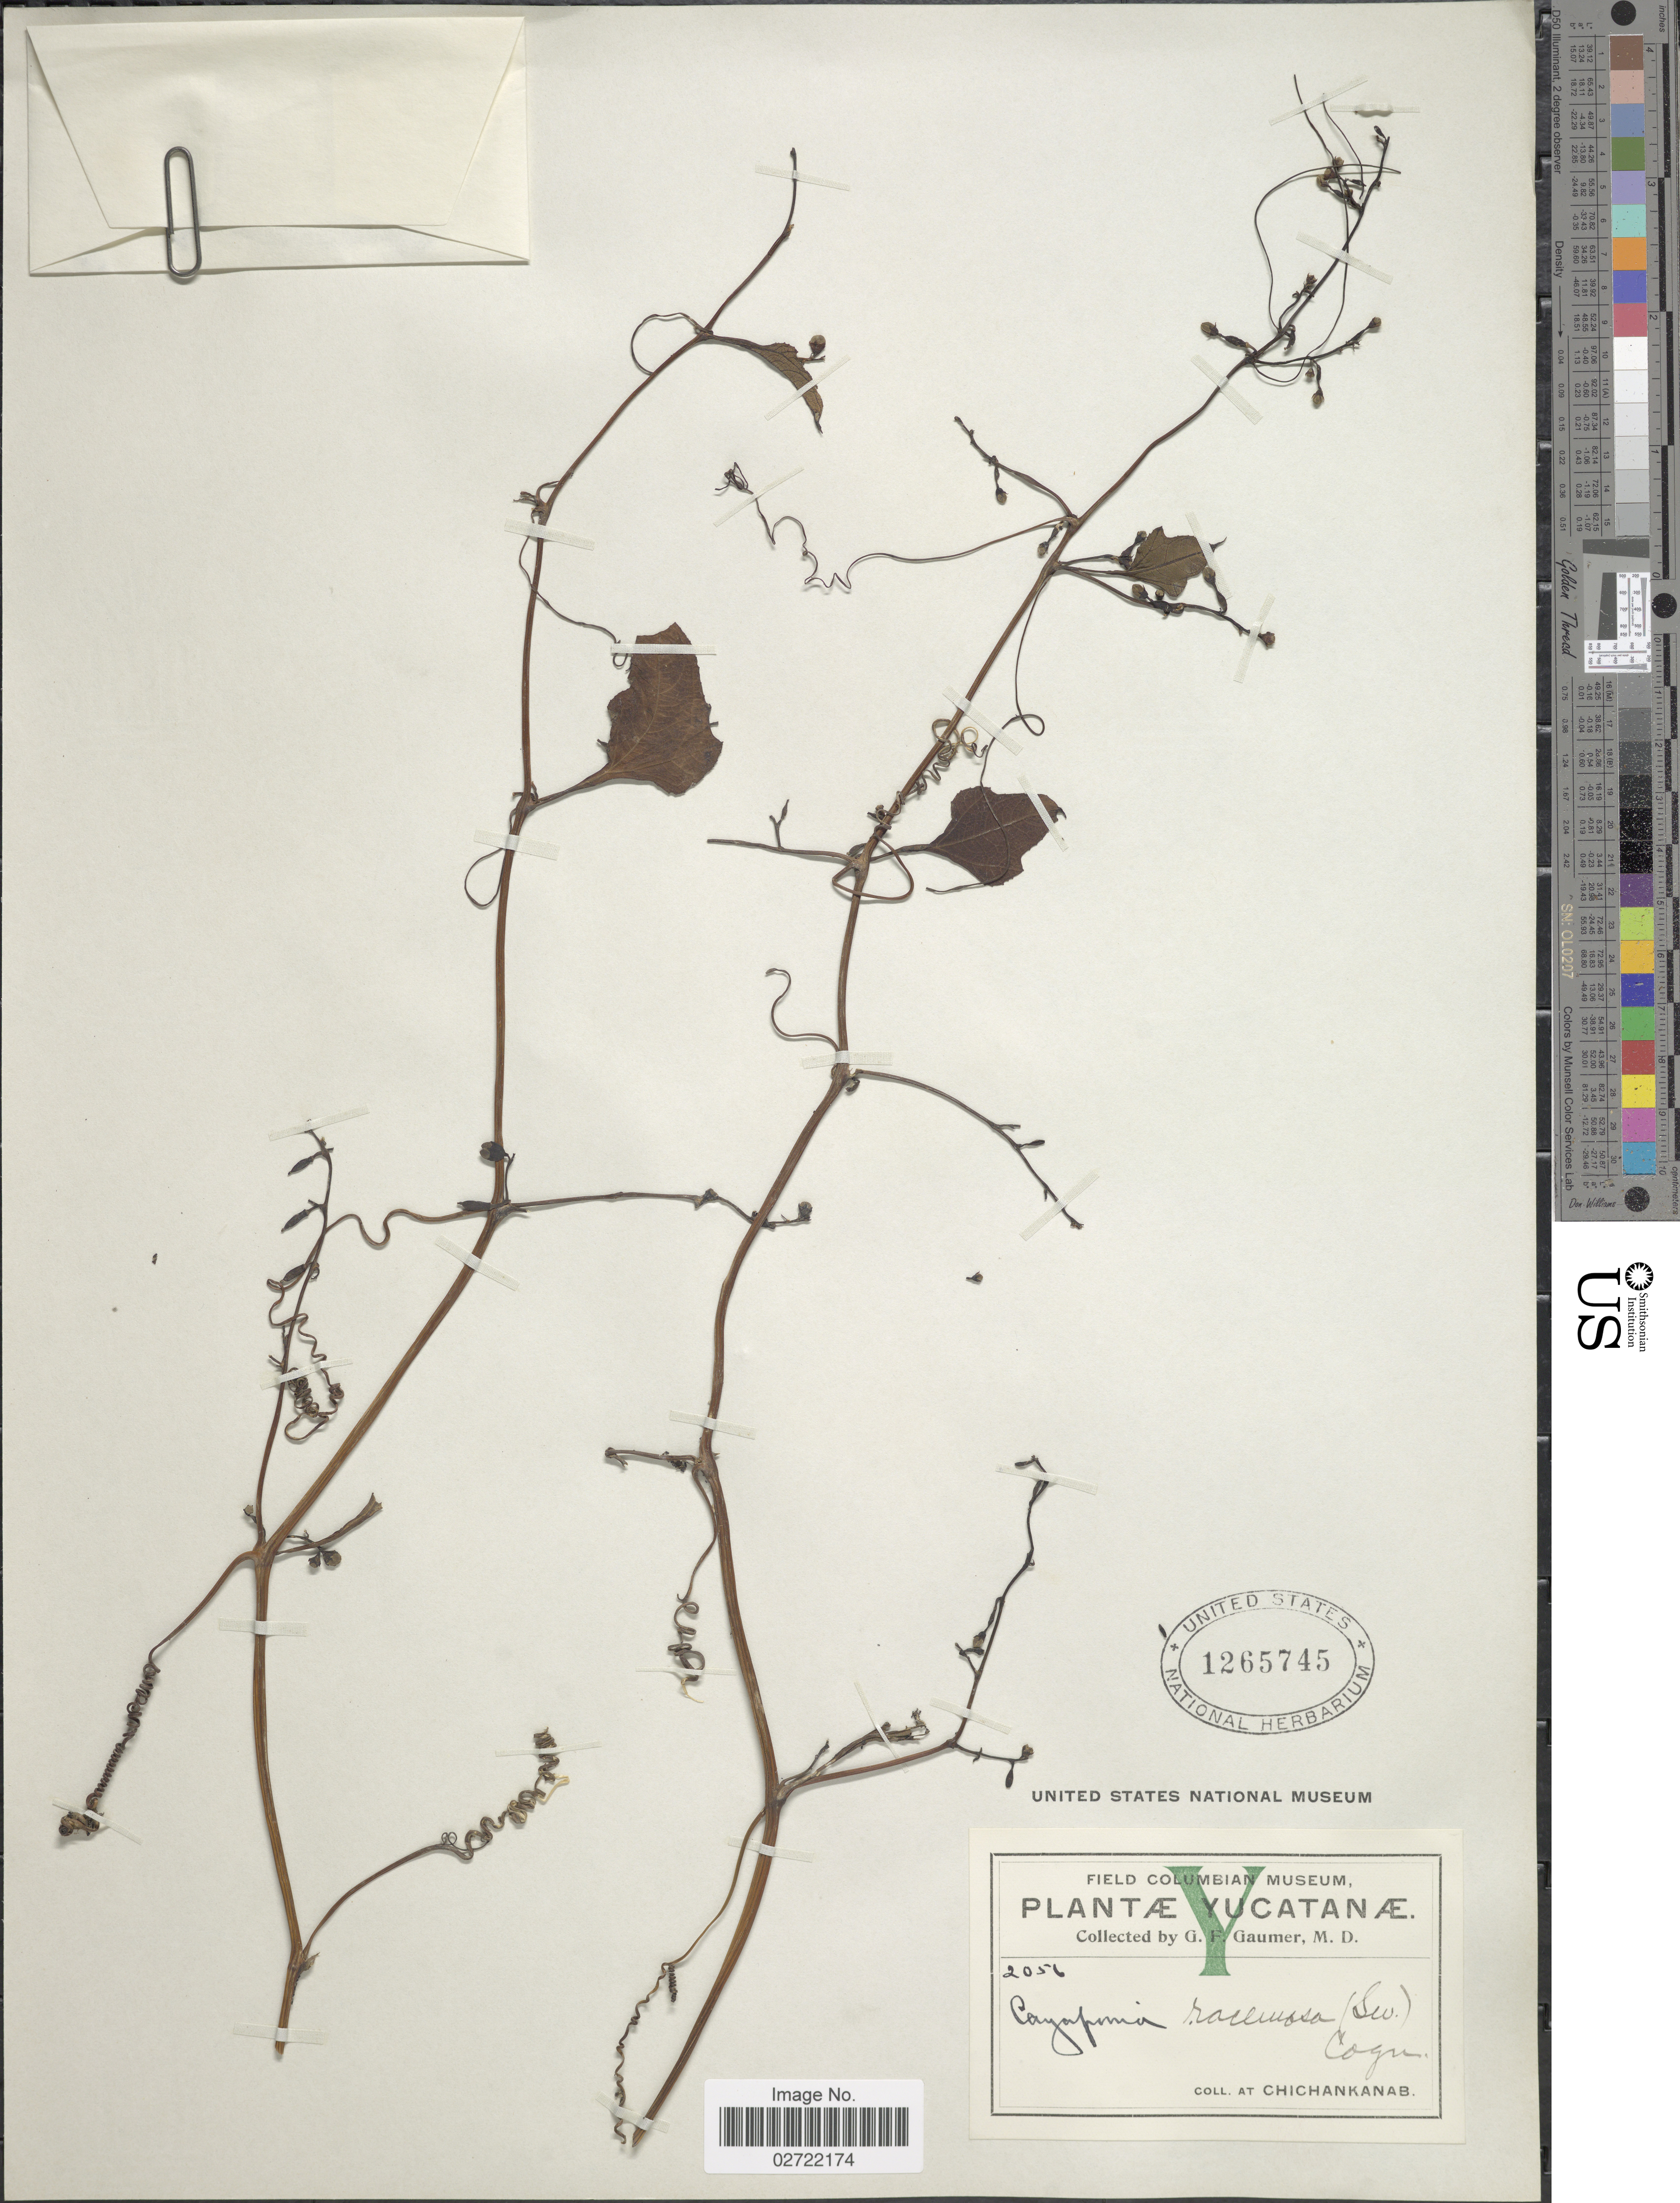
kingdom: Plantae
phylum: Tracheophyta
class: Magnoliopsida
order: Cucurbitales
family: Cucurbitaceae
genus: Cayaponia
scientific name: Cayaponia racemosa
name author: (Mill.) Cogn.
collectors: G. F. Gaumer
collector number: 2056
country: Mexico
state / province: Yucatán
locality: Chichankanab.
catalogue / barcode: US 1265745